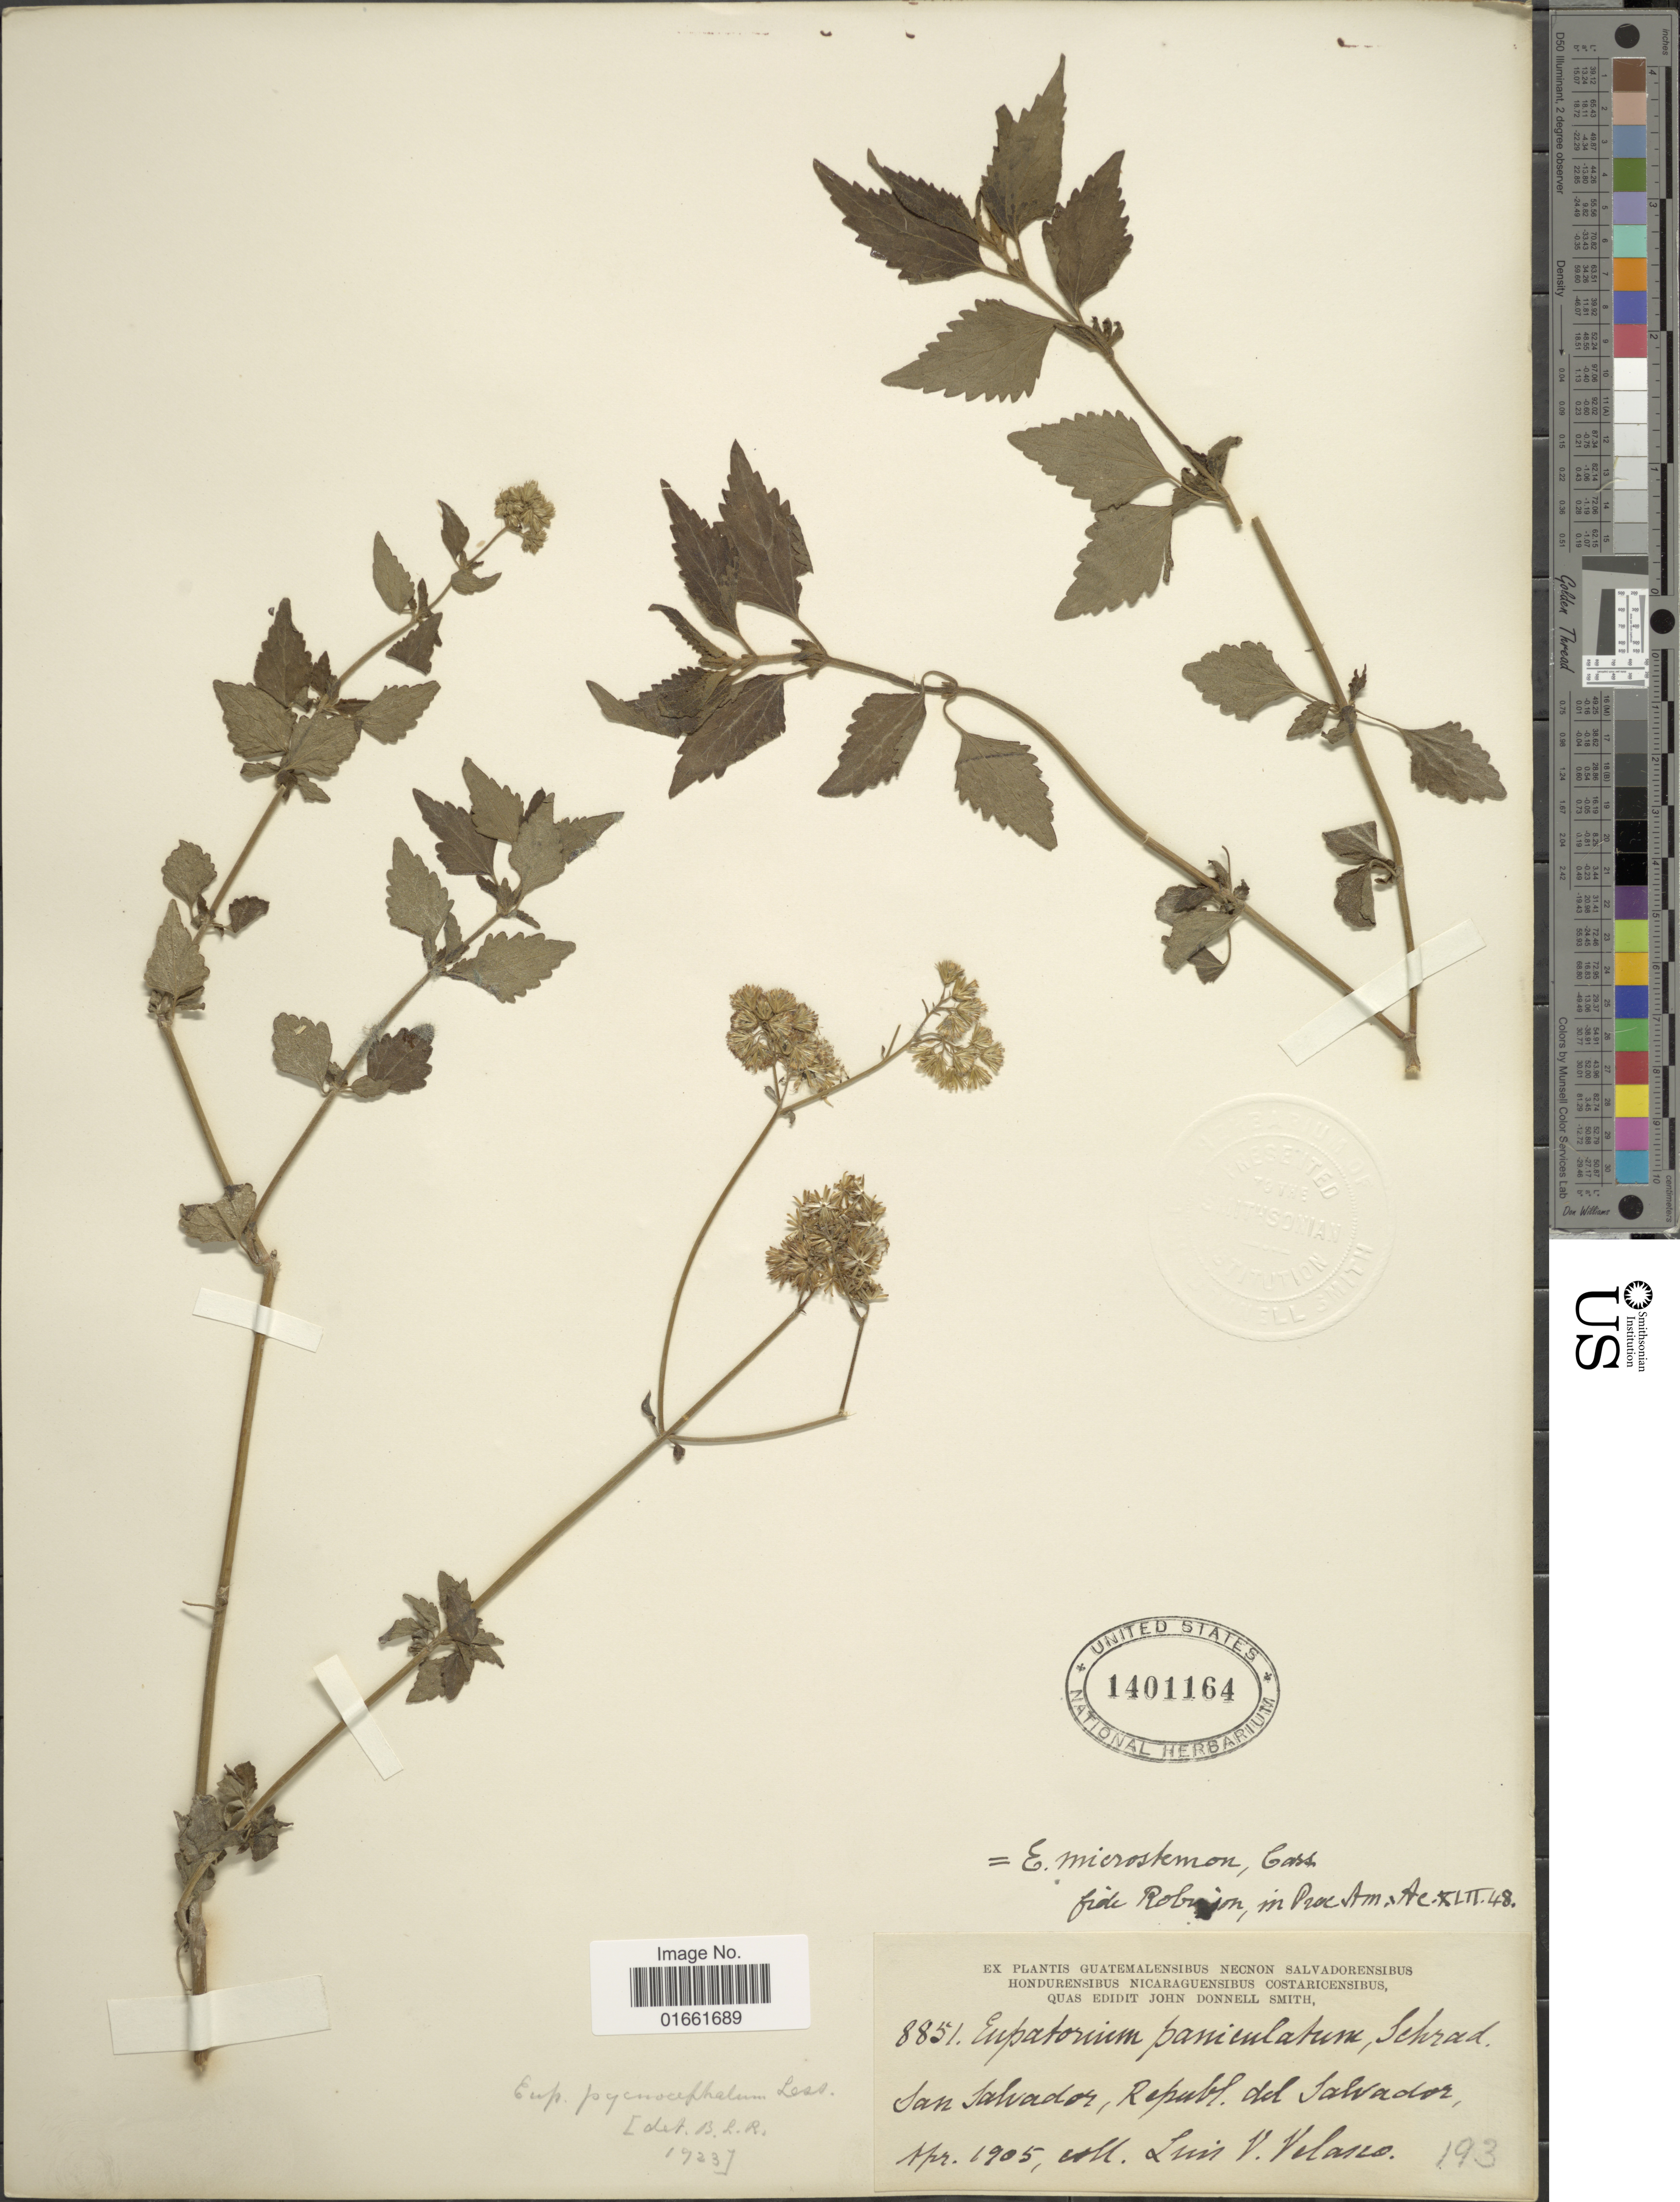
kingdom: Plantae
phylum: Tracheophyta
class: Magnoliopsida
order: Asterales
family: Asteraceae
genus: Fleischmannia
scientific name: Fleischmannia pratensis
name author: (Klatt) R.M. King & H. Rob.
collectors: L. Velasco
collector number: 8851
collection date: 1905-04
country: El Salvador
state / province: San Salvador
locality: San Salvador, Republ. del Salvador.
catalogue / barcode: US 1401164